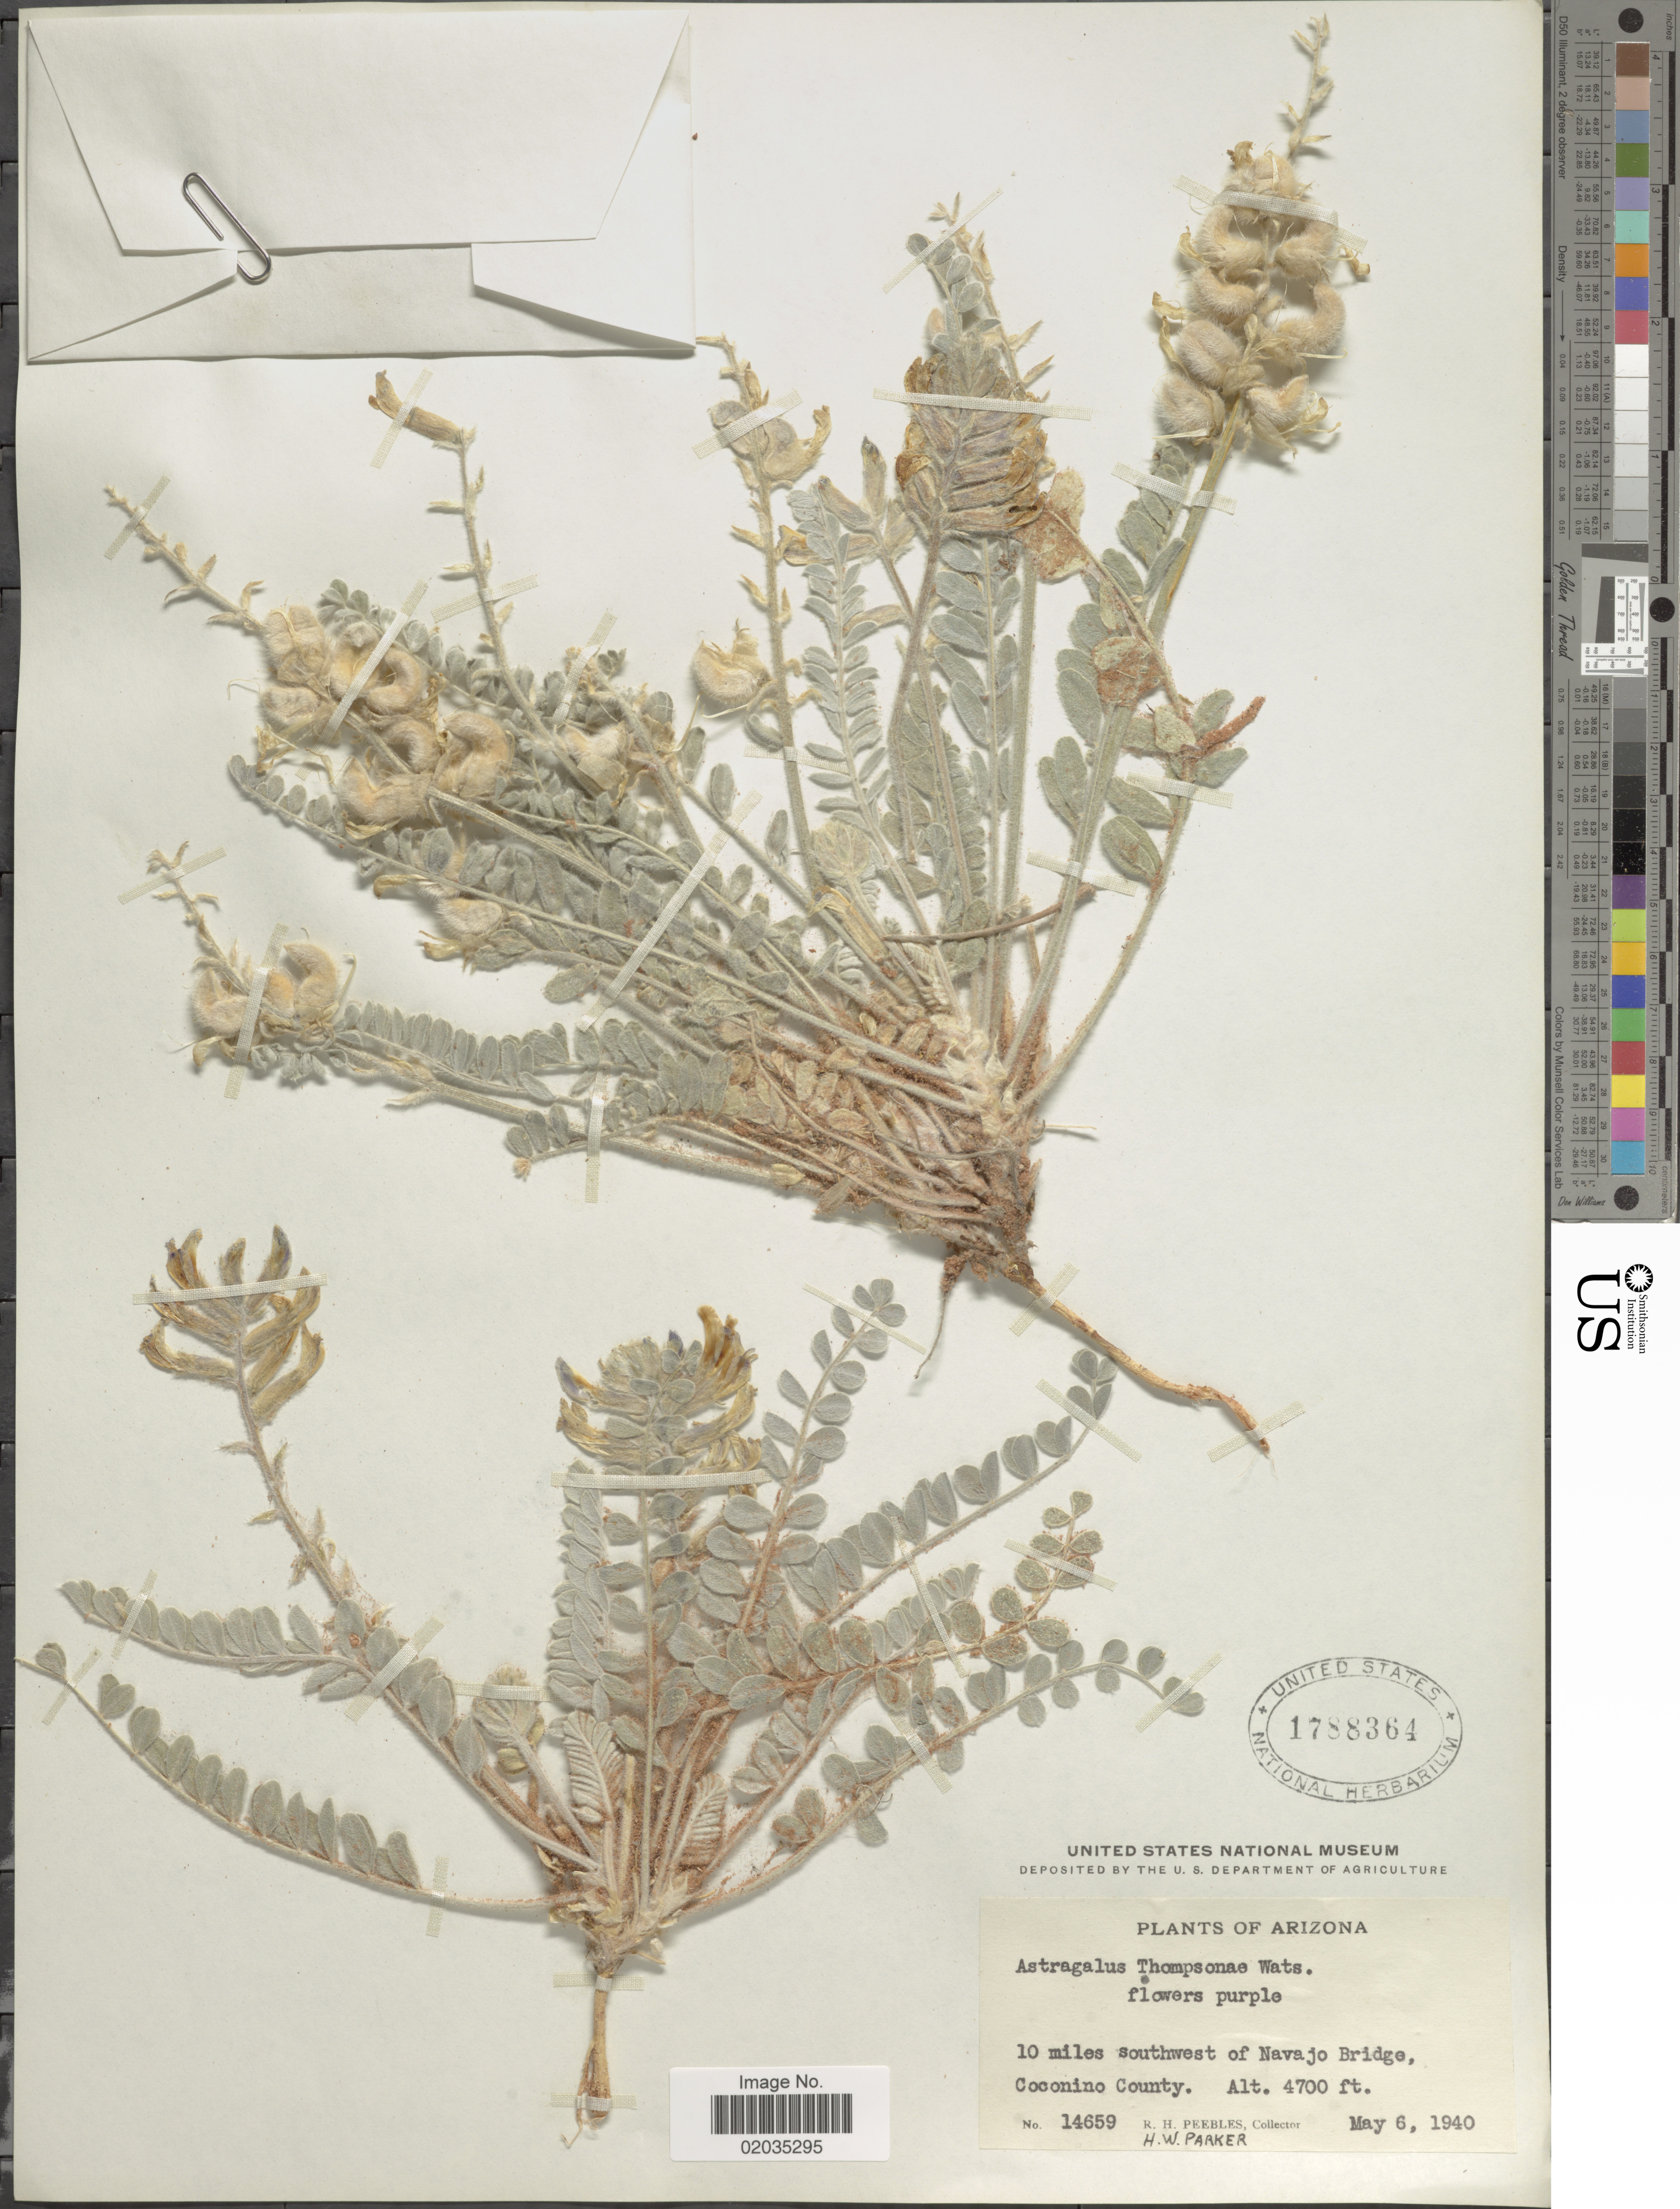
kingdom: Plantae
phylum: Tracheophyta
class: Magnoliopsida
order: Fabales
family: Fabaceae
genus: Astragalus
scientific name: Astragalus thompsonae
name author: S. Watson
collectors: R. H. Peebles & H. W. Parker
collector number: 14659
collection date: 1940-05-06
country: United States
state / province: Arizona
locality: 10 miles southwest of Navajo Bridge, Coconino County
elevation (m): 1433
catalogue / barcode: US 1788364